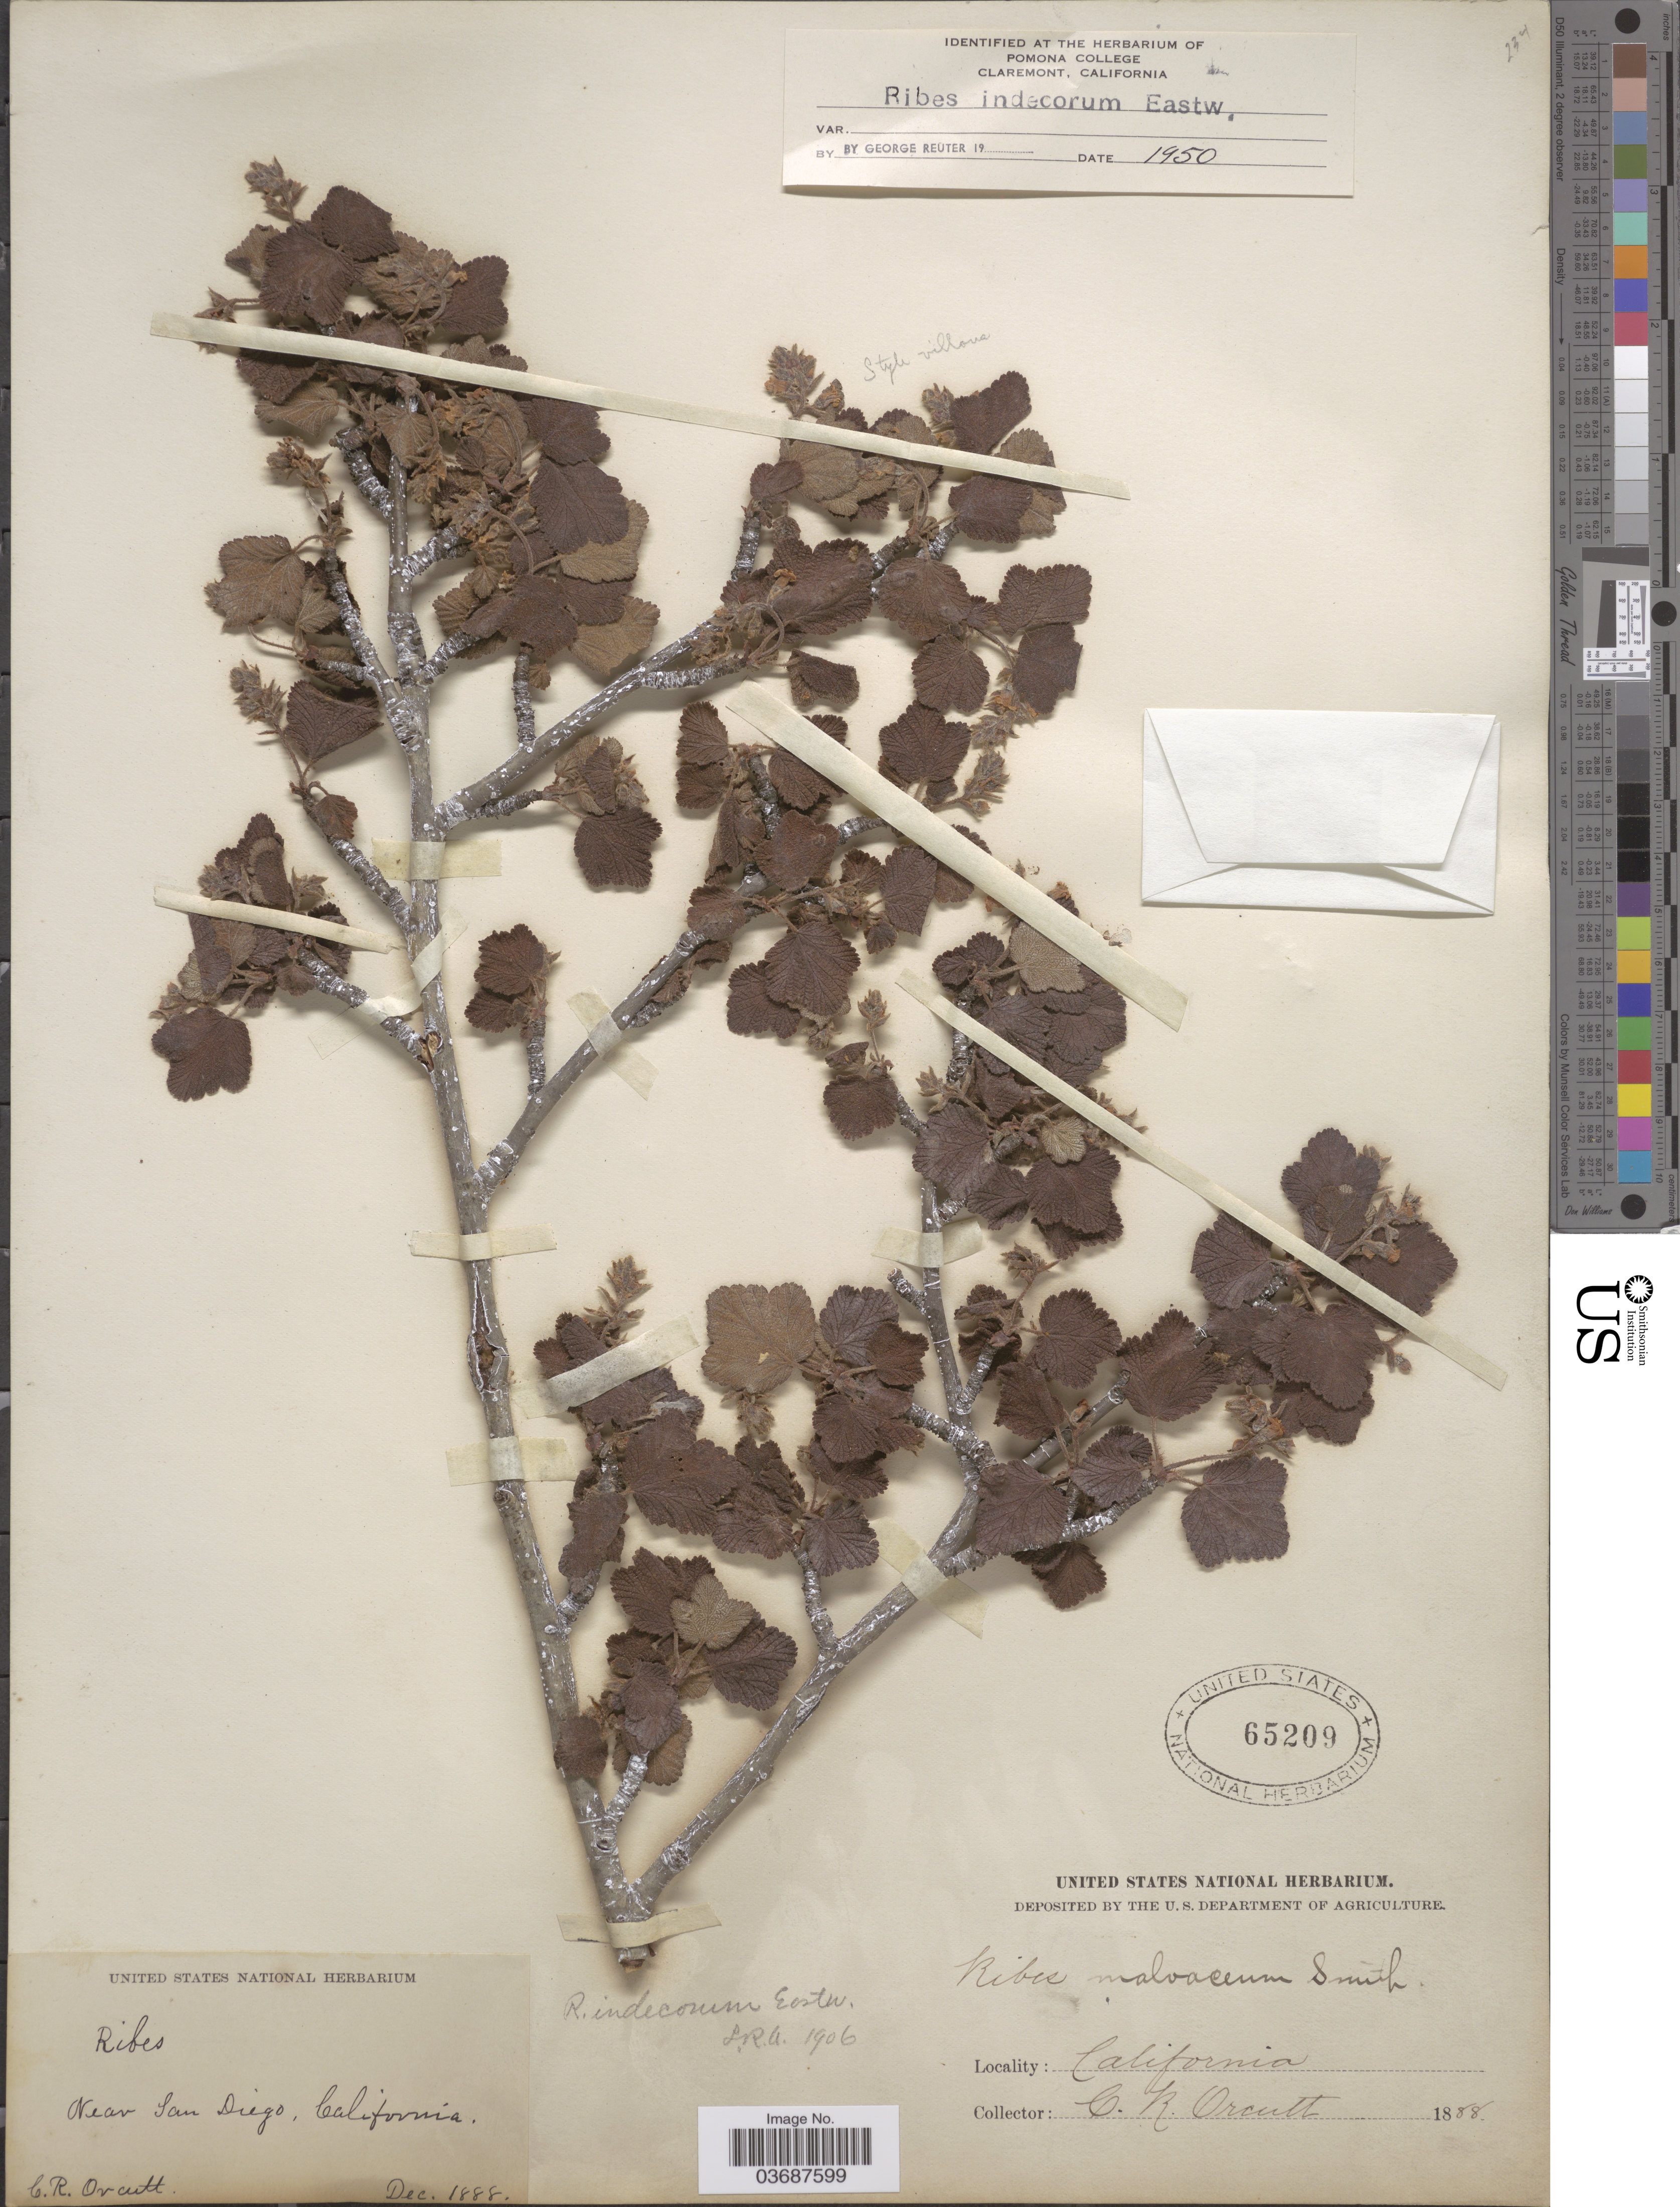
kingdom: Plantae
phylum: Tracheophyta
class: Magnoliopsida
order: Saxifragales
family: Grossulariaceae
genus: Ribes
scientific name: Ribes indecorum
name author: Eastw.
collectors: C. R. Orcutt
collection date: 1888-12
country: United States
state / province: California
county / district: San Diego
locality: Near San Diego.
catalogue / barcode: US 65209